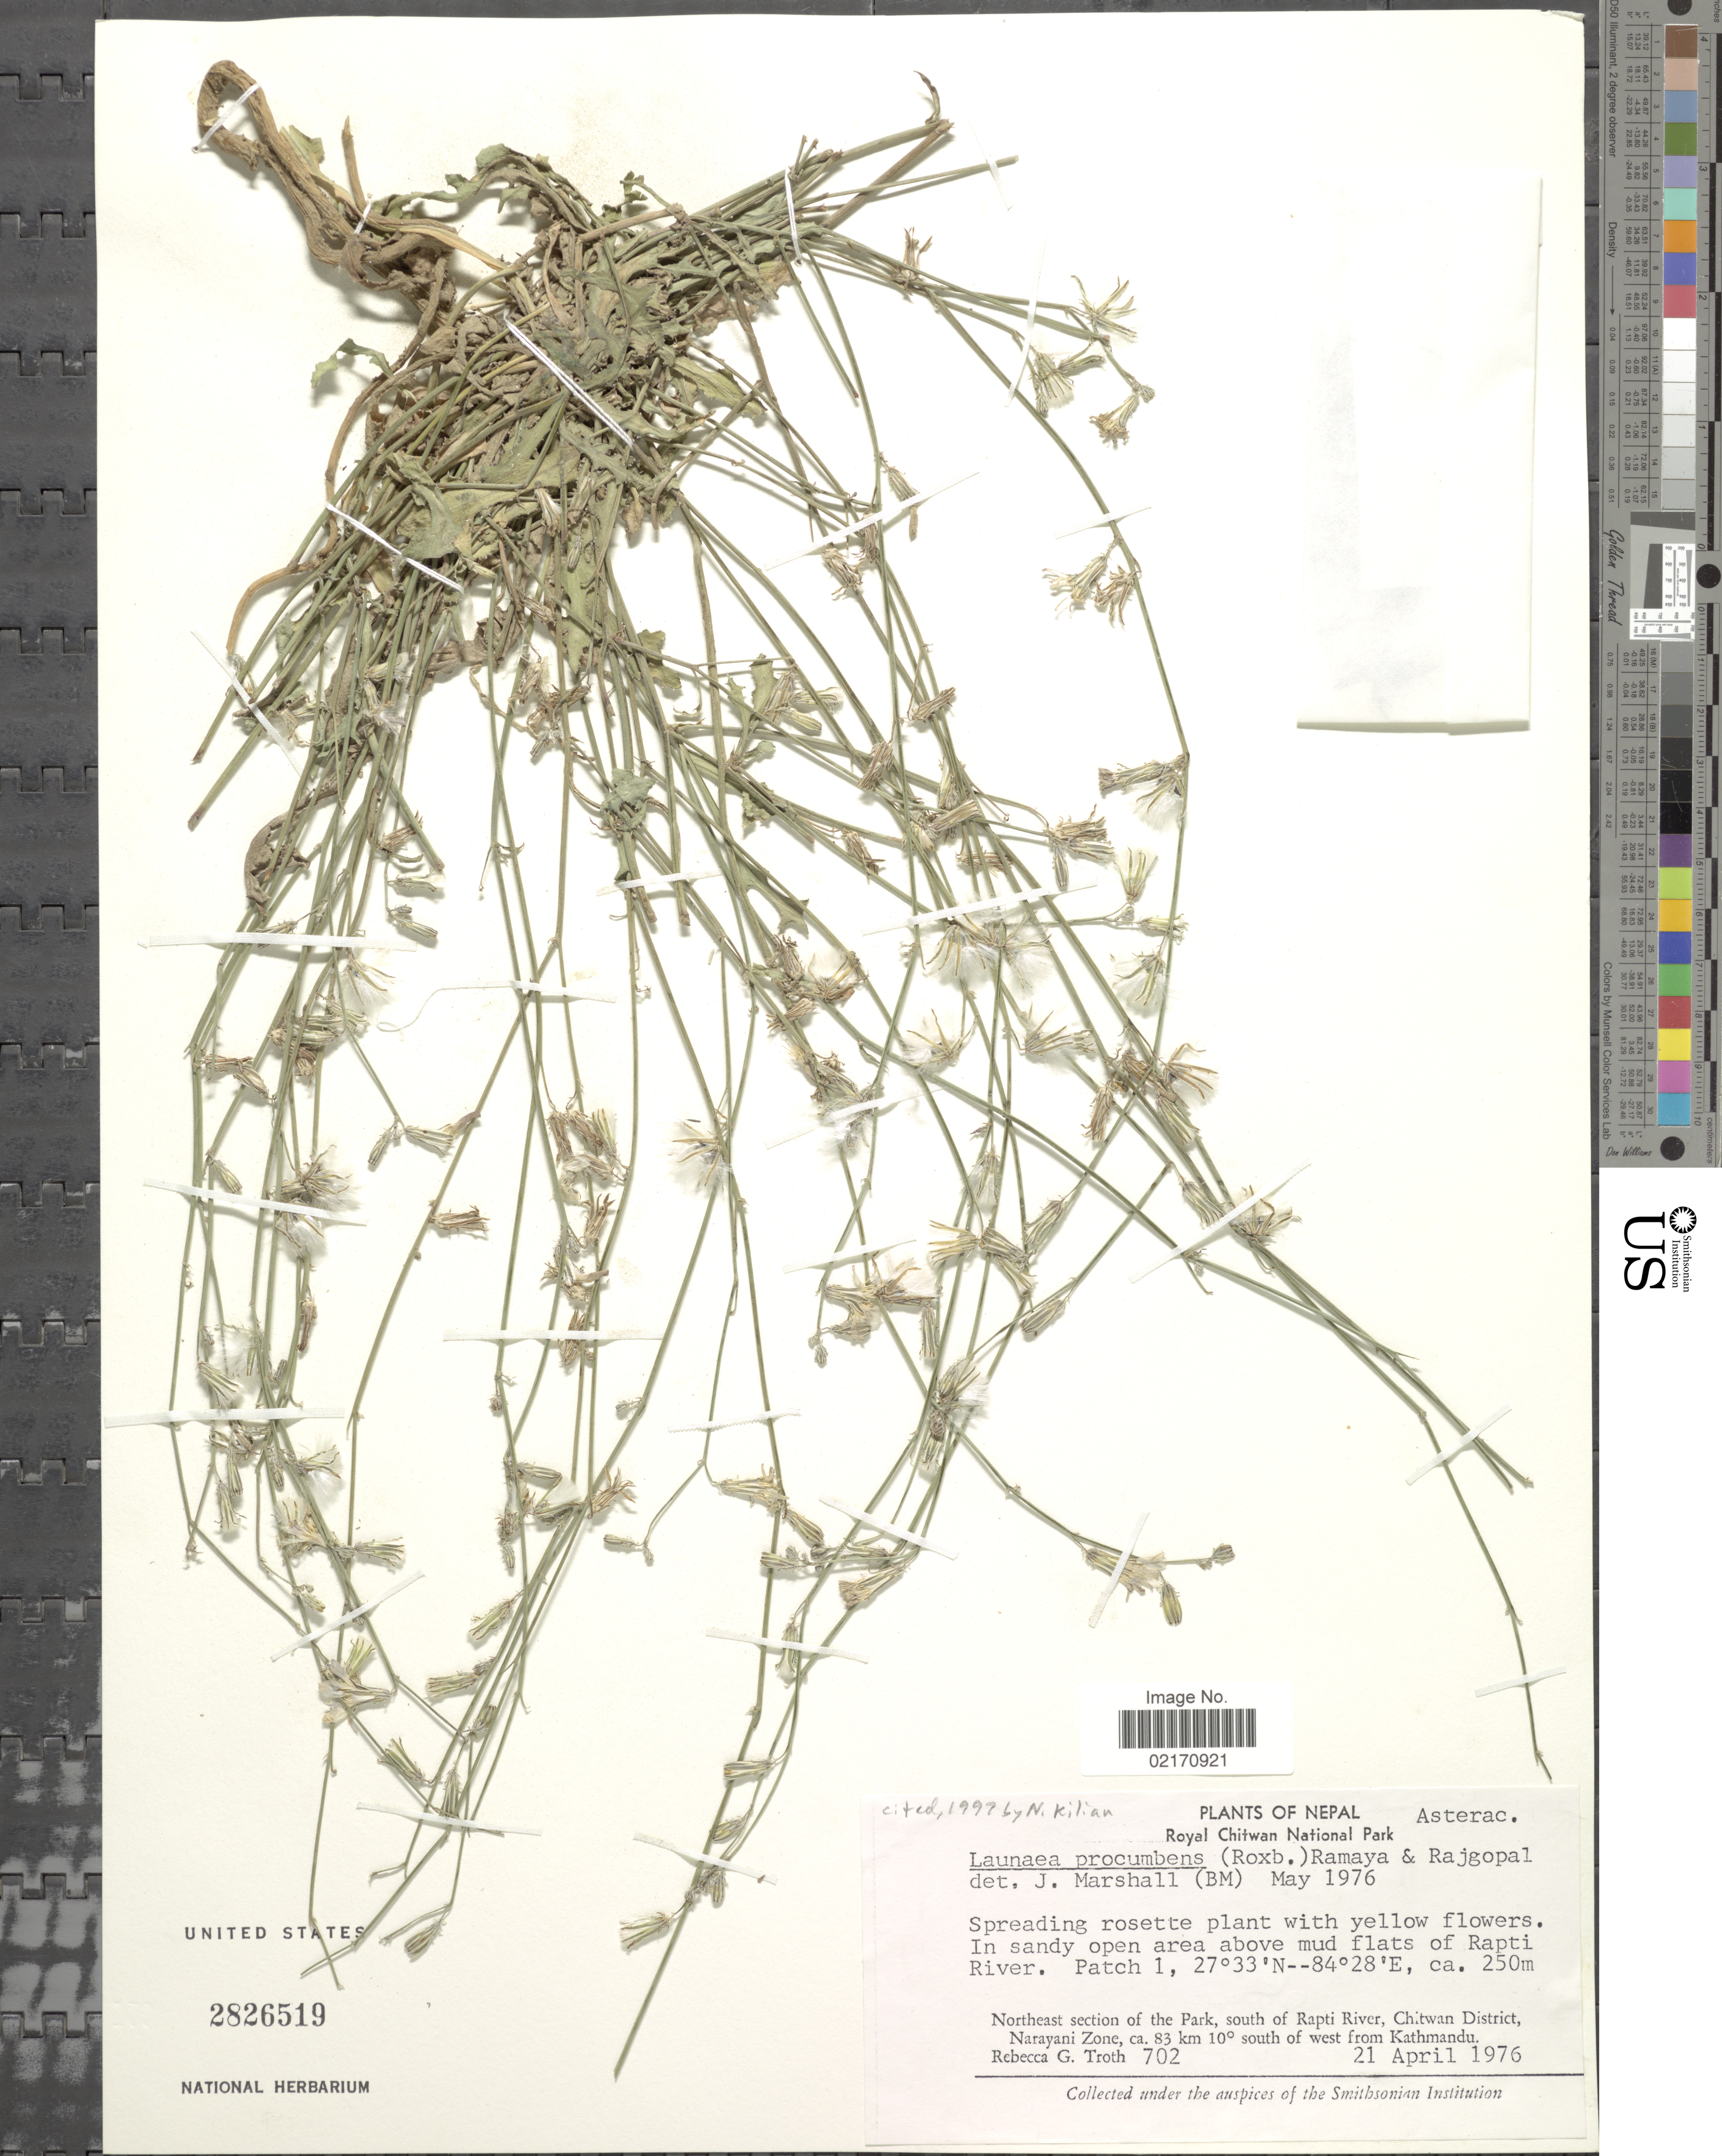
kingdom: Plantae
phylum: Tracheophyta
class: Magnoliopsida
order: Asterales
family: Asteraceae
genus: Launaea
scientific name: Launaea procumbens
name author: (Roxb.) Ramayya & Rajagopal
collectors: R. Troth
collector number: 702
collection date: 1976-04-21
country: Nepal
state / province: Narayani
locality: Royal Chitwan National Park, Rapti River, northeast section of the Park, south of Rapti River, Chitwan District, ca 83 km 10° south of west from Kathmandu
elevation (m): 250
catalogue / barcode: US 2826519